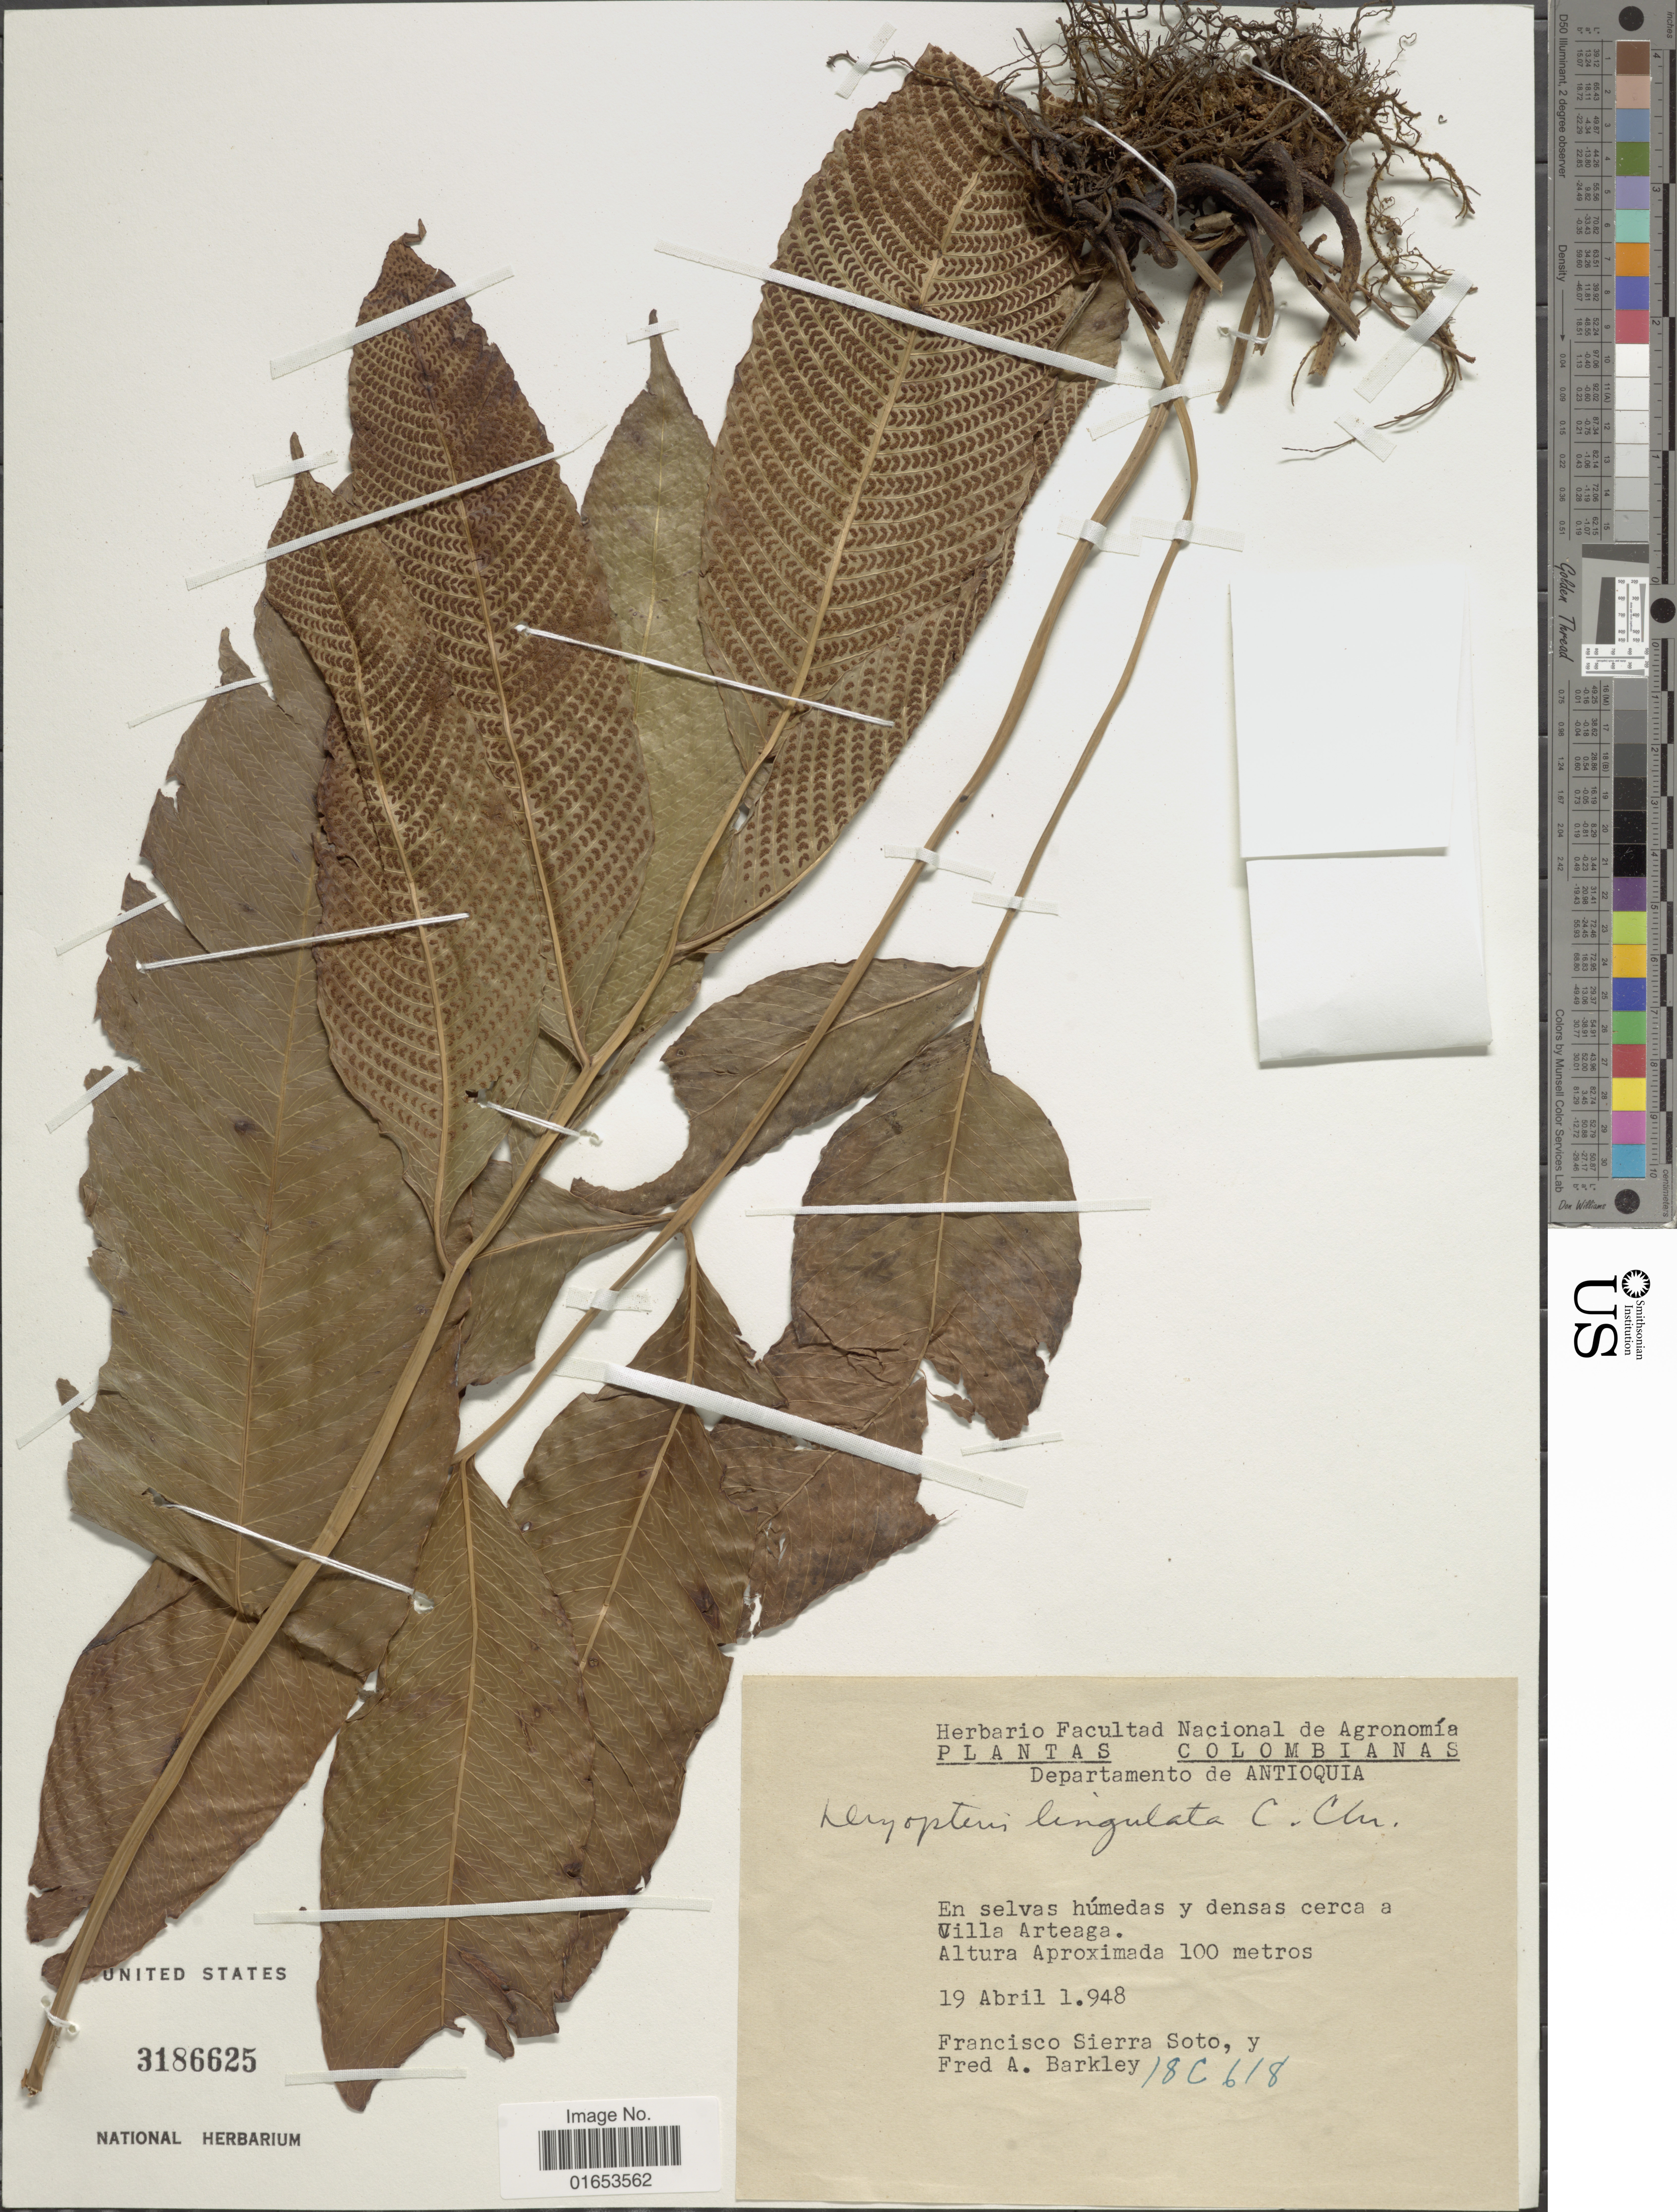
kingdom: Plantae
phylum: Tracheophyta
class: Polypodiopsida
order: Polypodiales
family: Thelypteridaceae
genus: Meniscium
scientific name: Meniscium lingulatum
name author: (C. Chr.) Pic. Serm.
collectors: F. Sierra Soto & F. A. Barkley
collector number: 18C618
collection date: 1948-04-19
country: Colombia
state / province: Antioquia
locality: Villa Arteaga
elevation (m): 100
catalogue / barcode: US 3186625